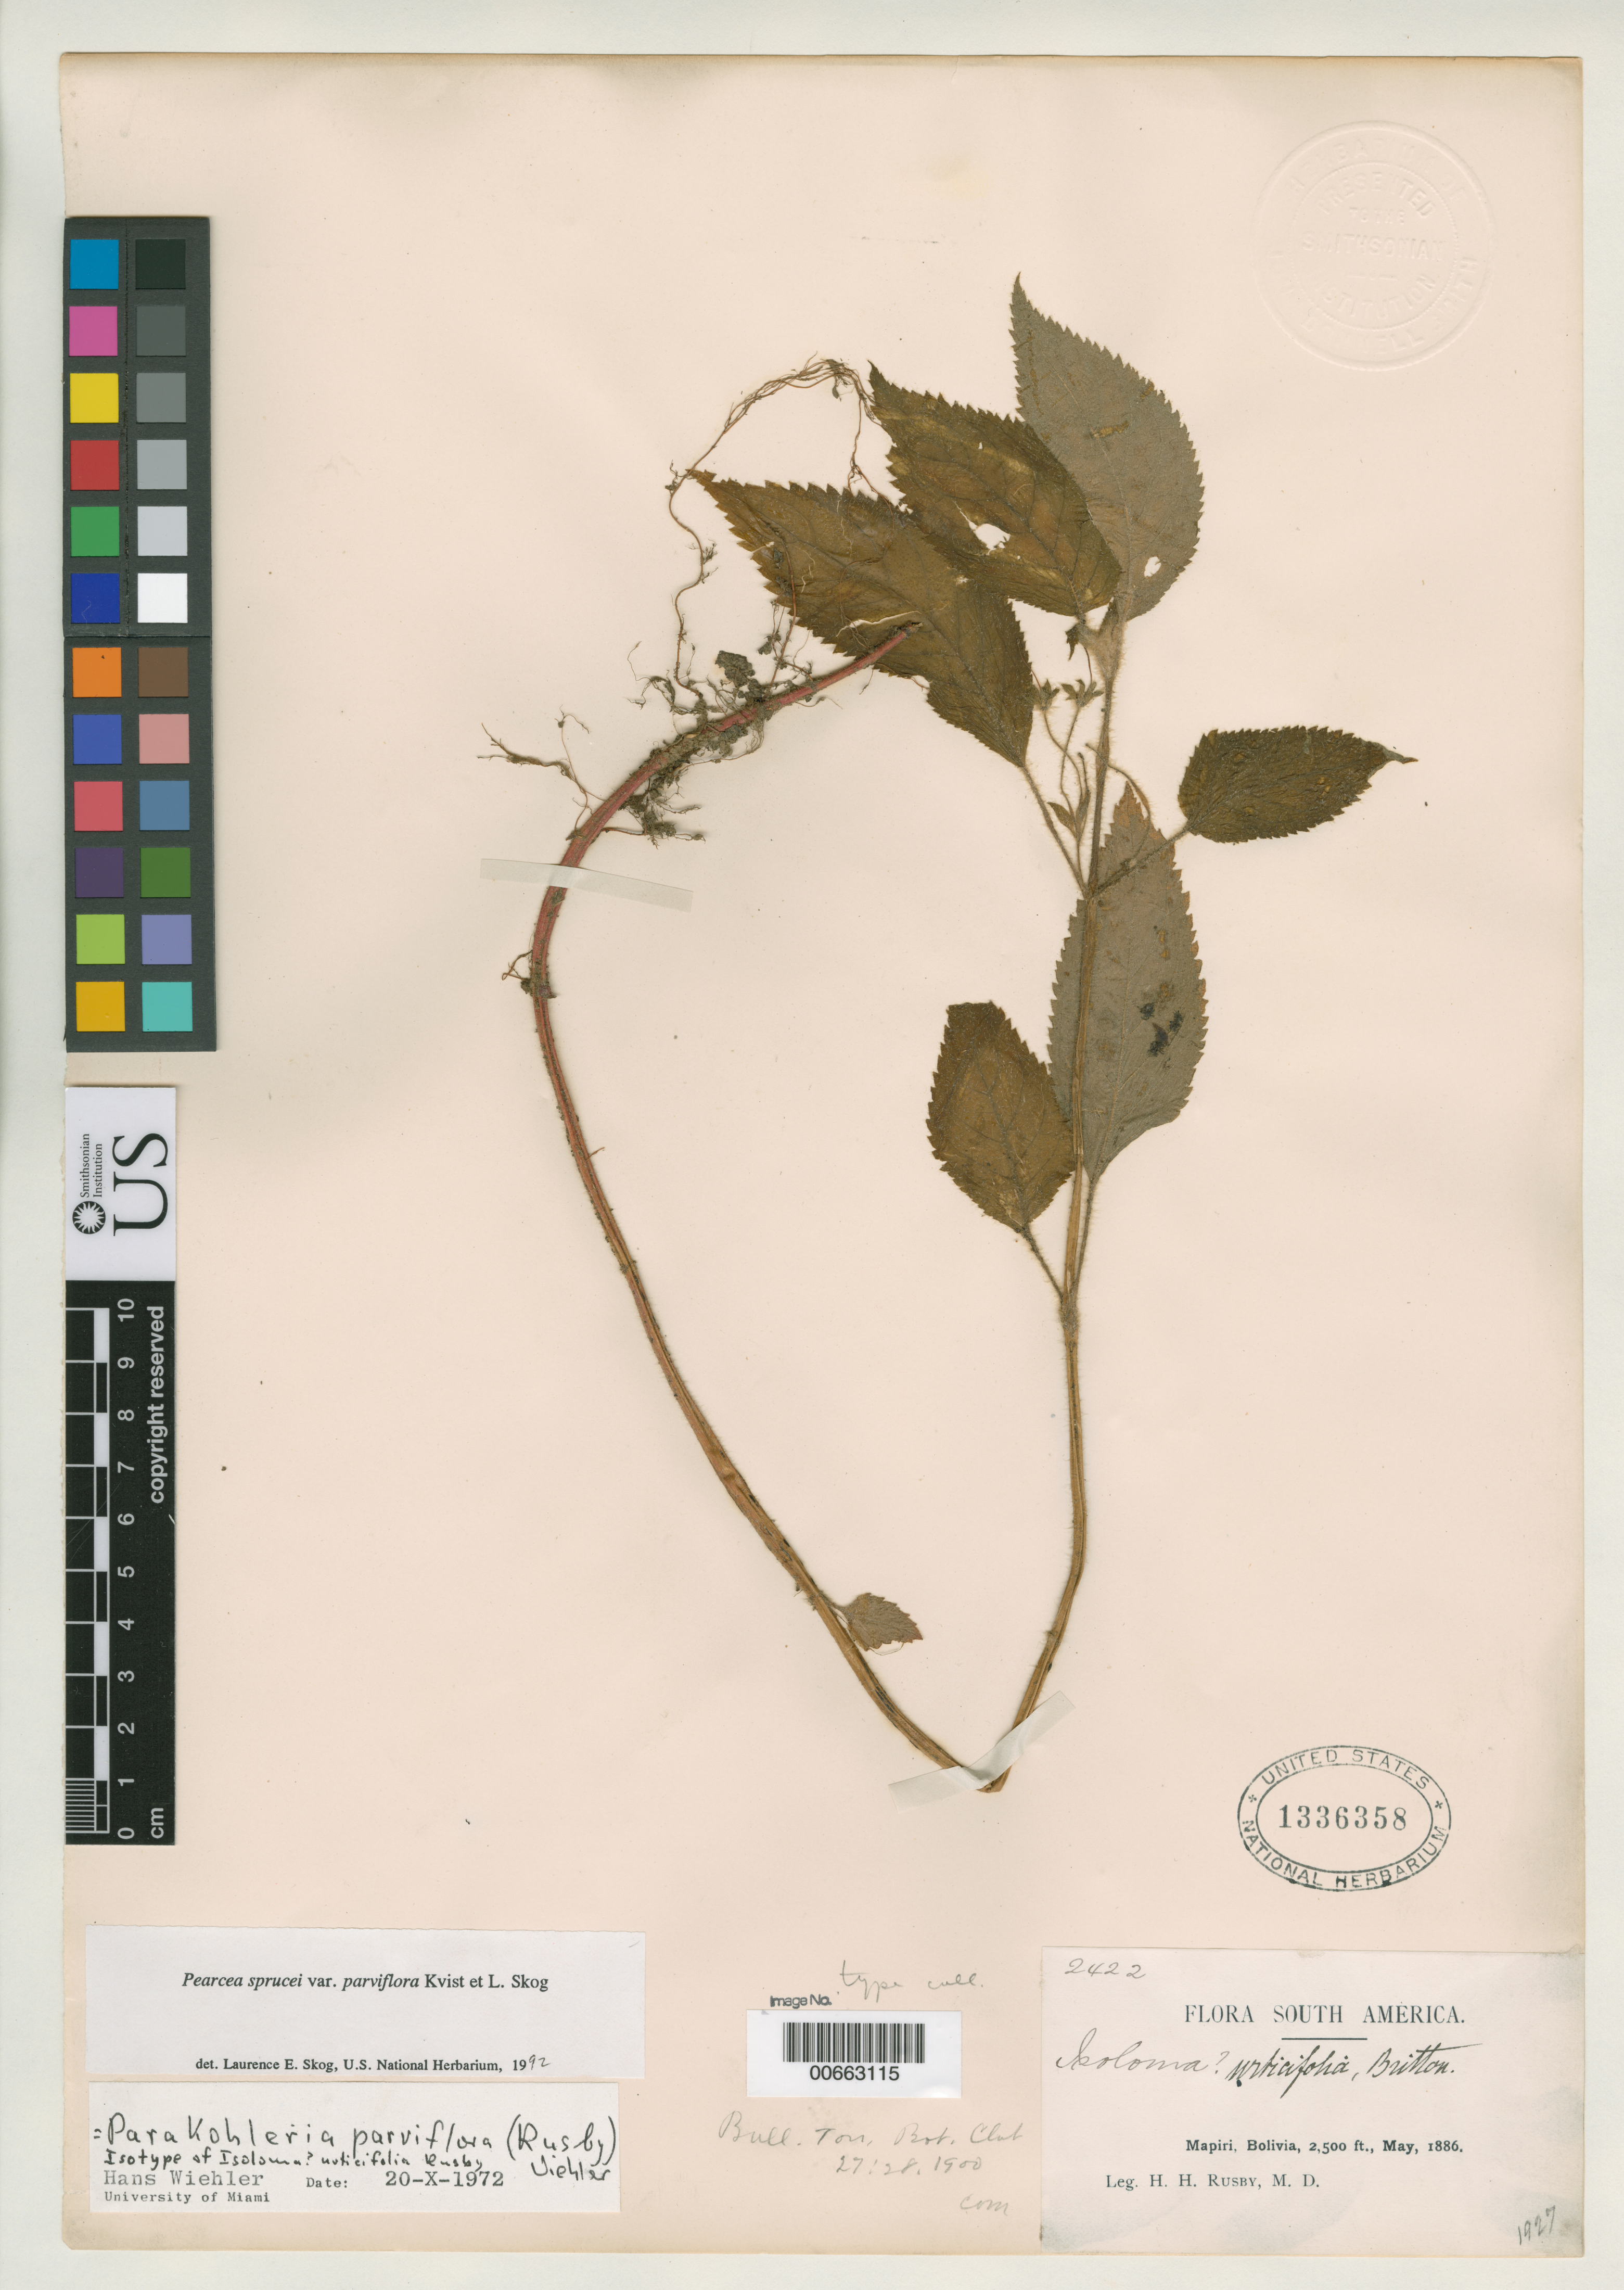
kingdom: Plantae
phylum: Tracheophyta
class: Magnoliopsida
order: Lamiales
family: Gesneriaceae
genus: Isoloma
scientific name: Isoloma urticifolium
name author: Rusby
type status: Isotype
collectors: H. H. Rusby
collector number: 2422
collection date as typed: May 1886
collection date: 1886-05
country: Bolivia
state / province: La Páz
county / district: Larecaja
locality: Mapiri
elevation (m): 762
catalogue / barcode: US 1336358